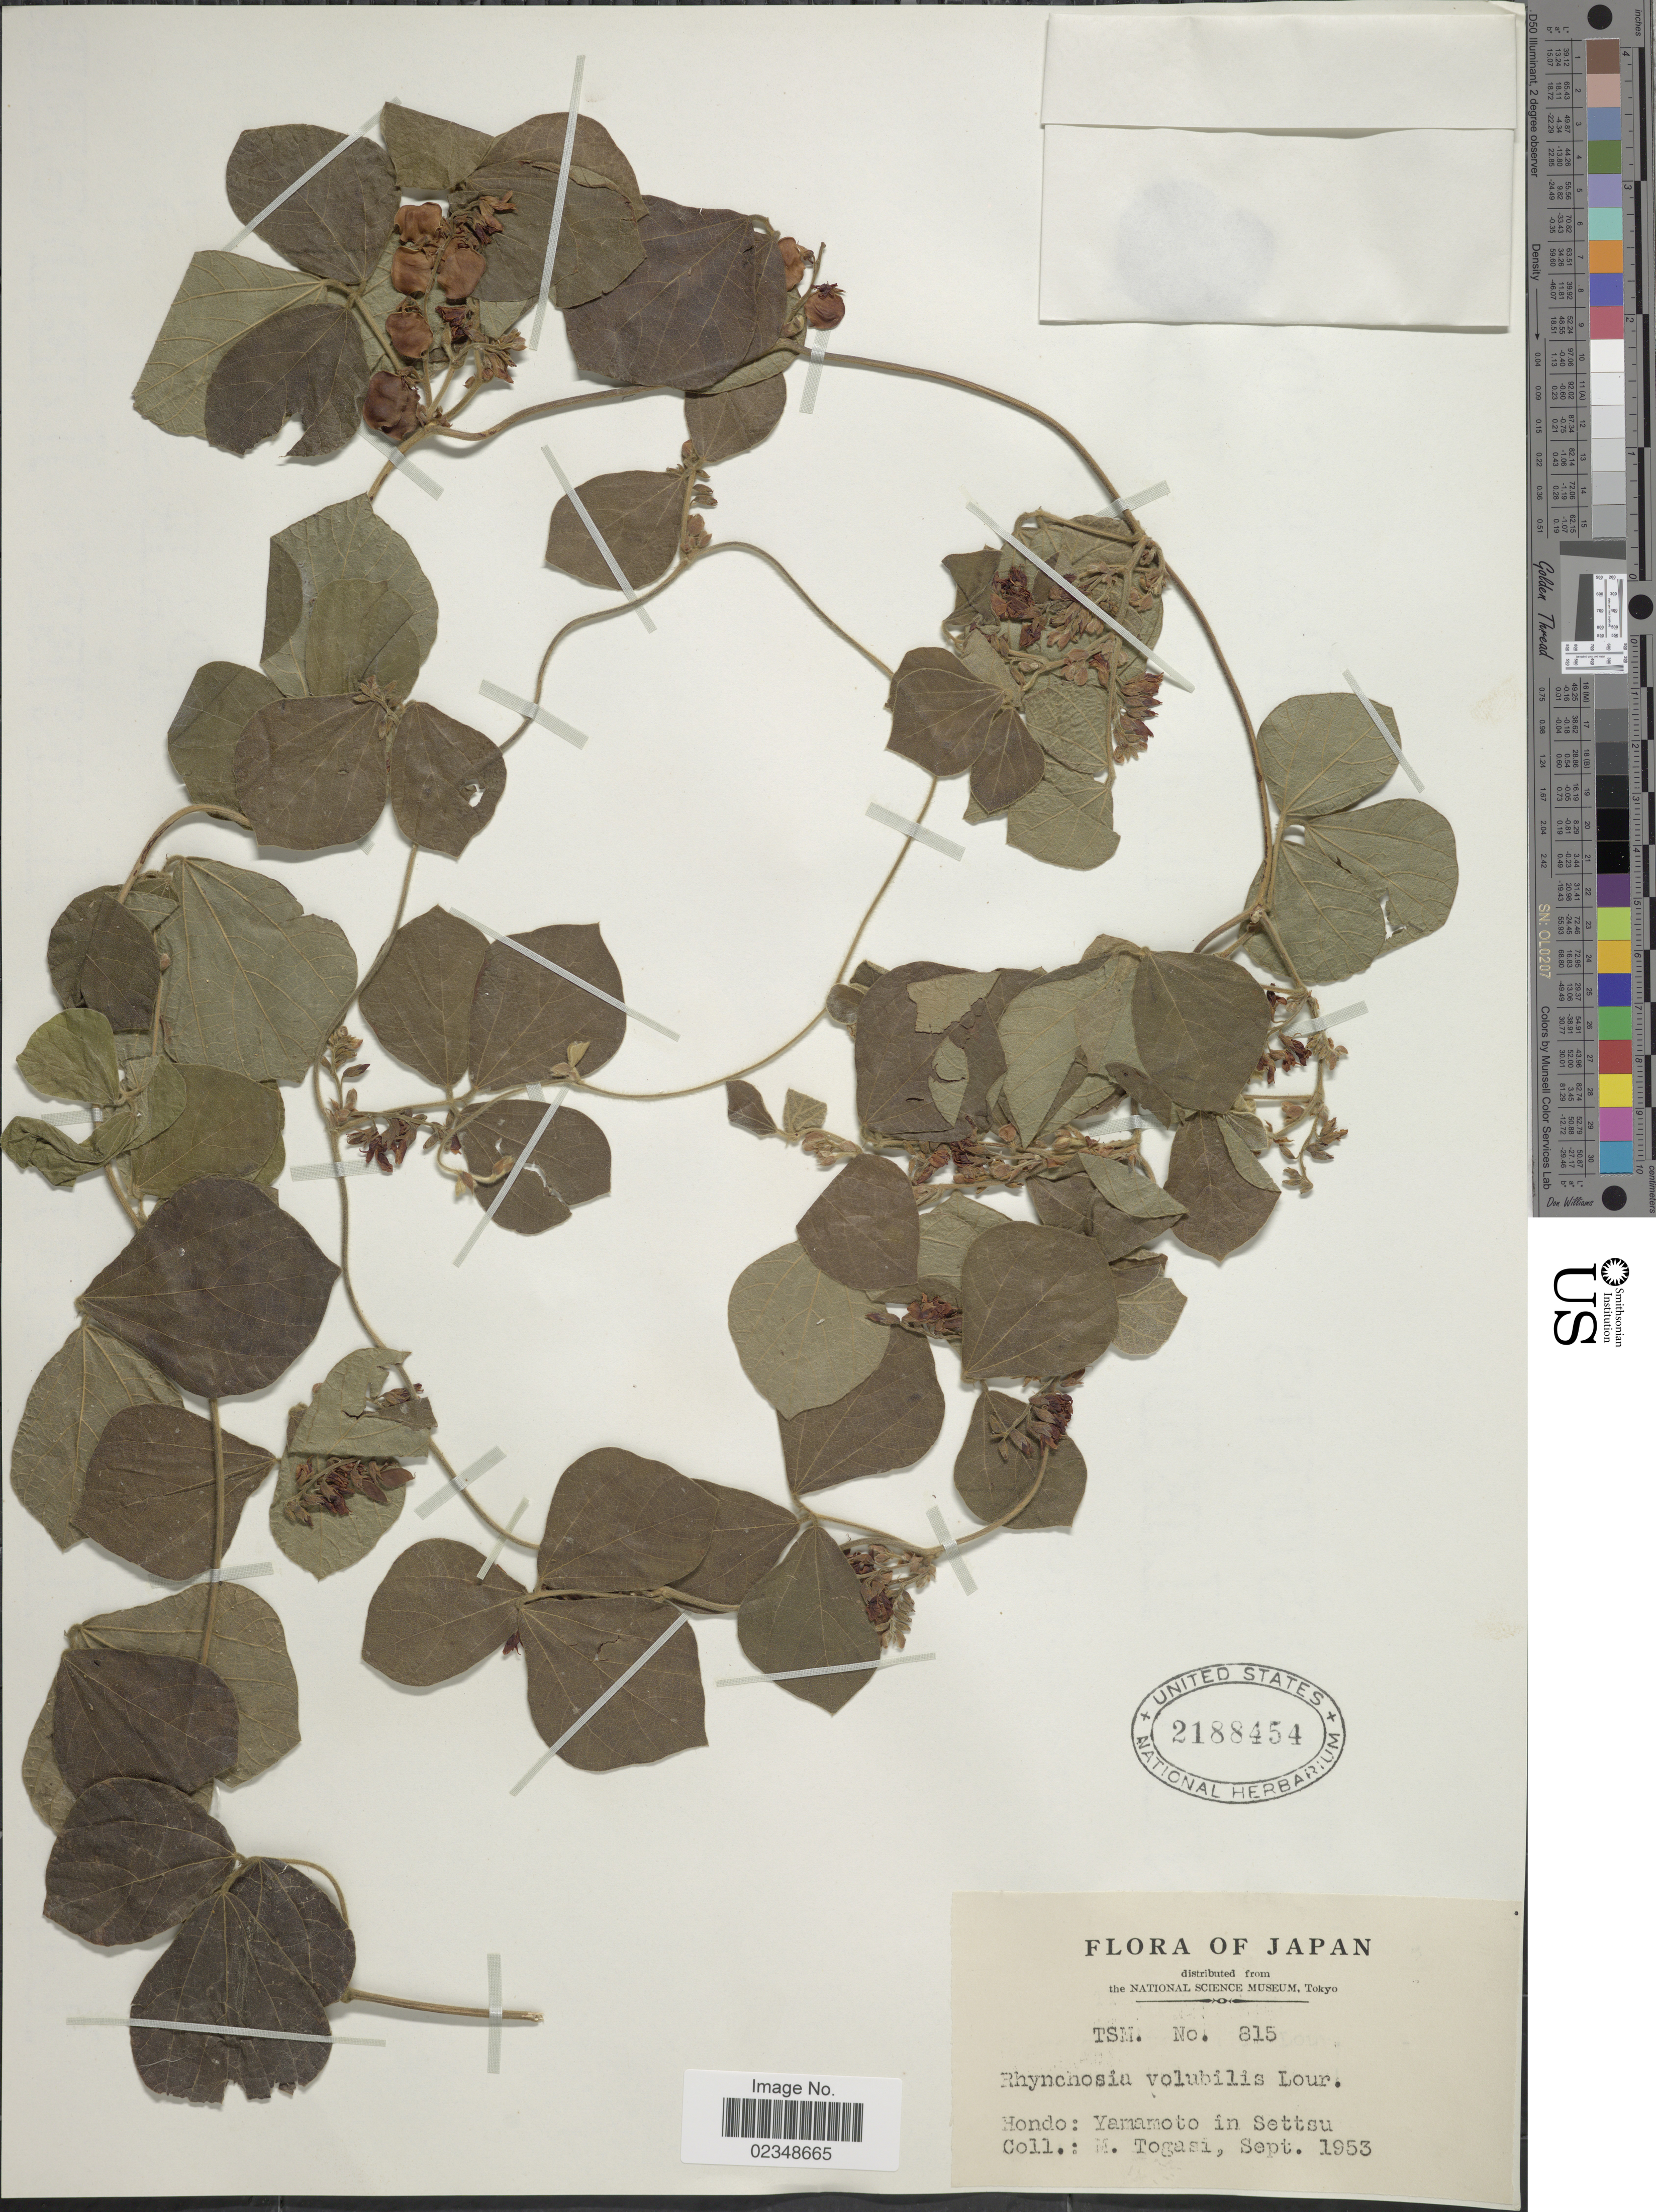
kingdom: Plantae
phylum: Tracheophyta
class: Magnoliopsida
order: Fabales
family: Fabaceae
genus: Rhynchosia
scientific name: Rhynchosia volubilis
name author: (Michx.) Wood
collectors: M. Togasi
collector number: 815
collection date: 1953-09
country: Japan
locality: Hondo: Yamamoto in Settsu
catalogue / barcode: US 2188454